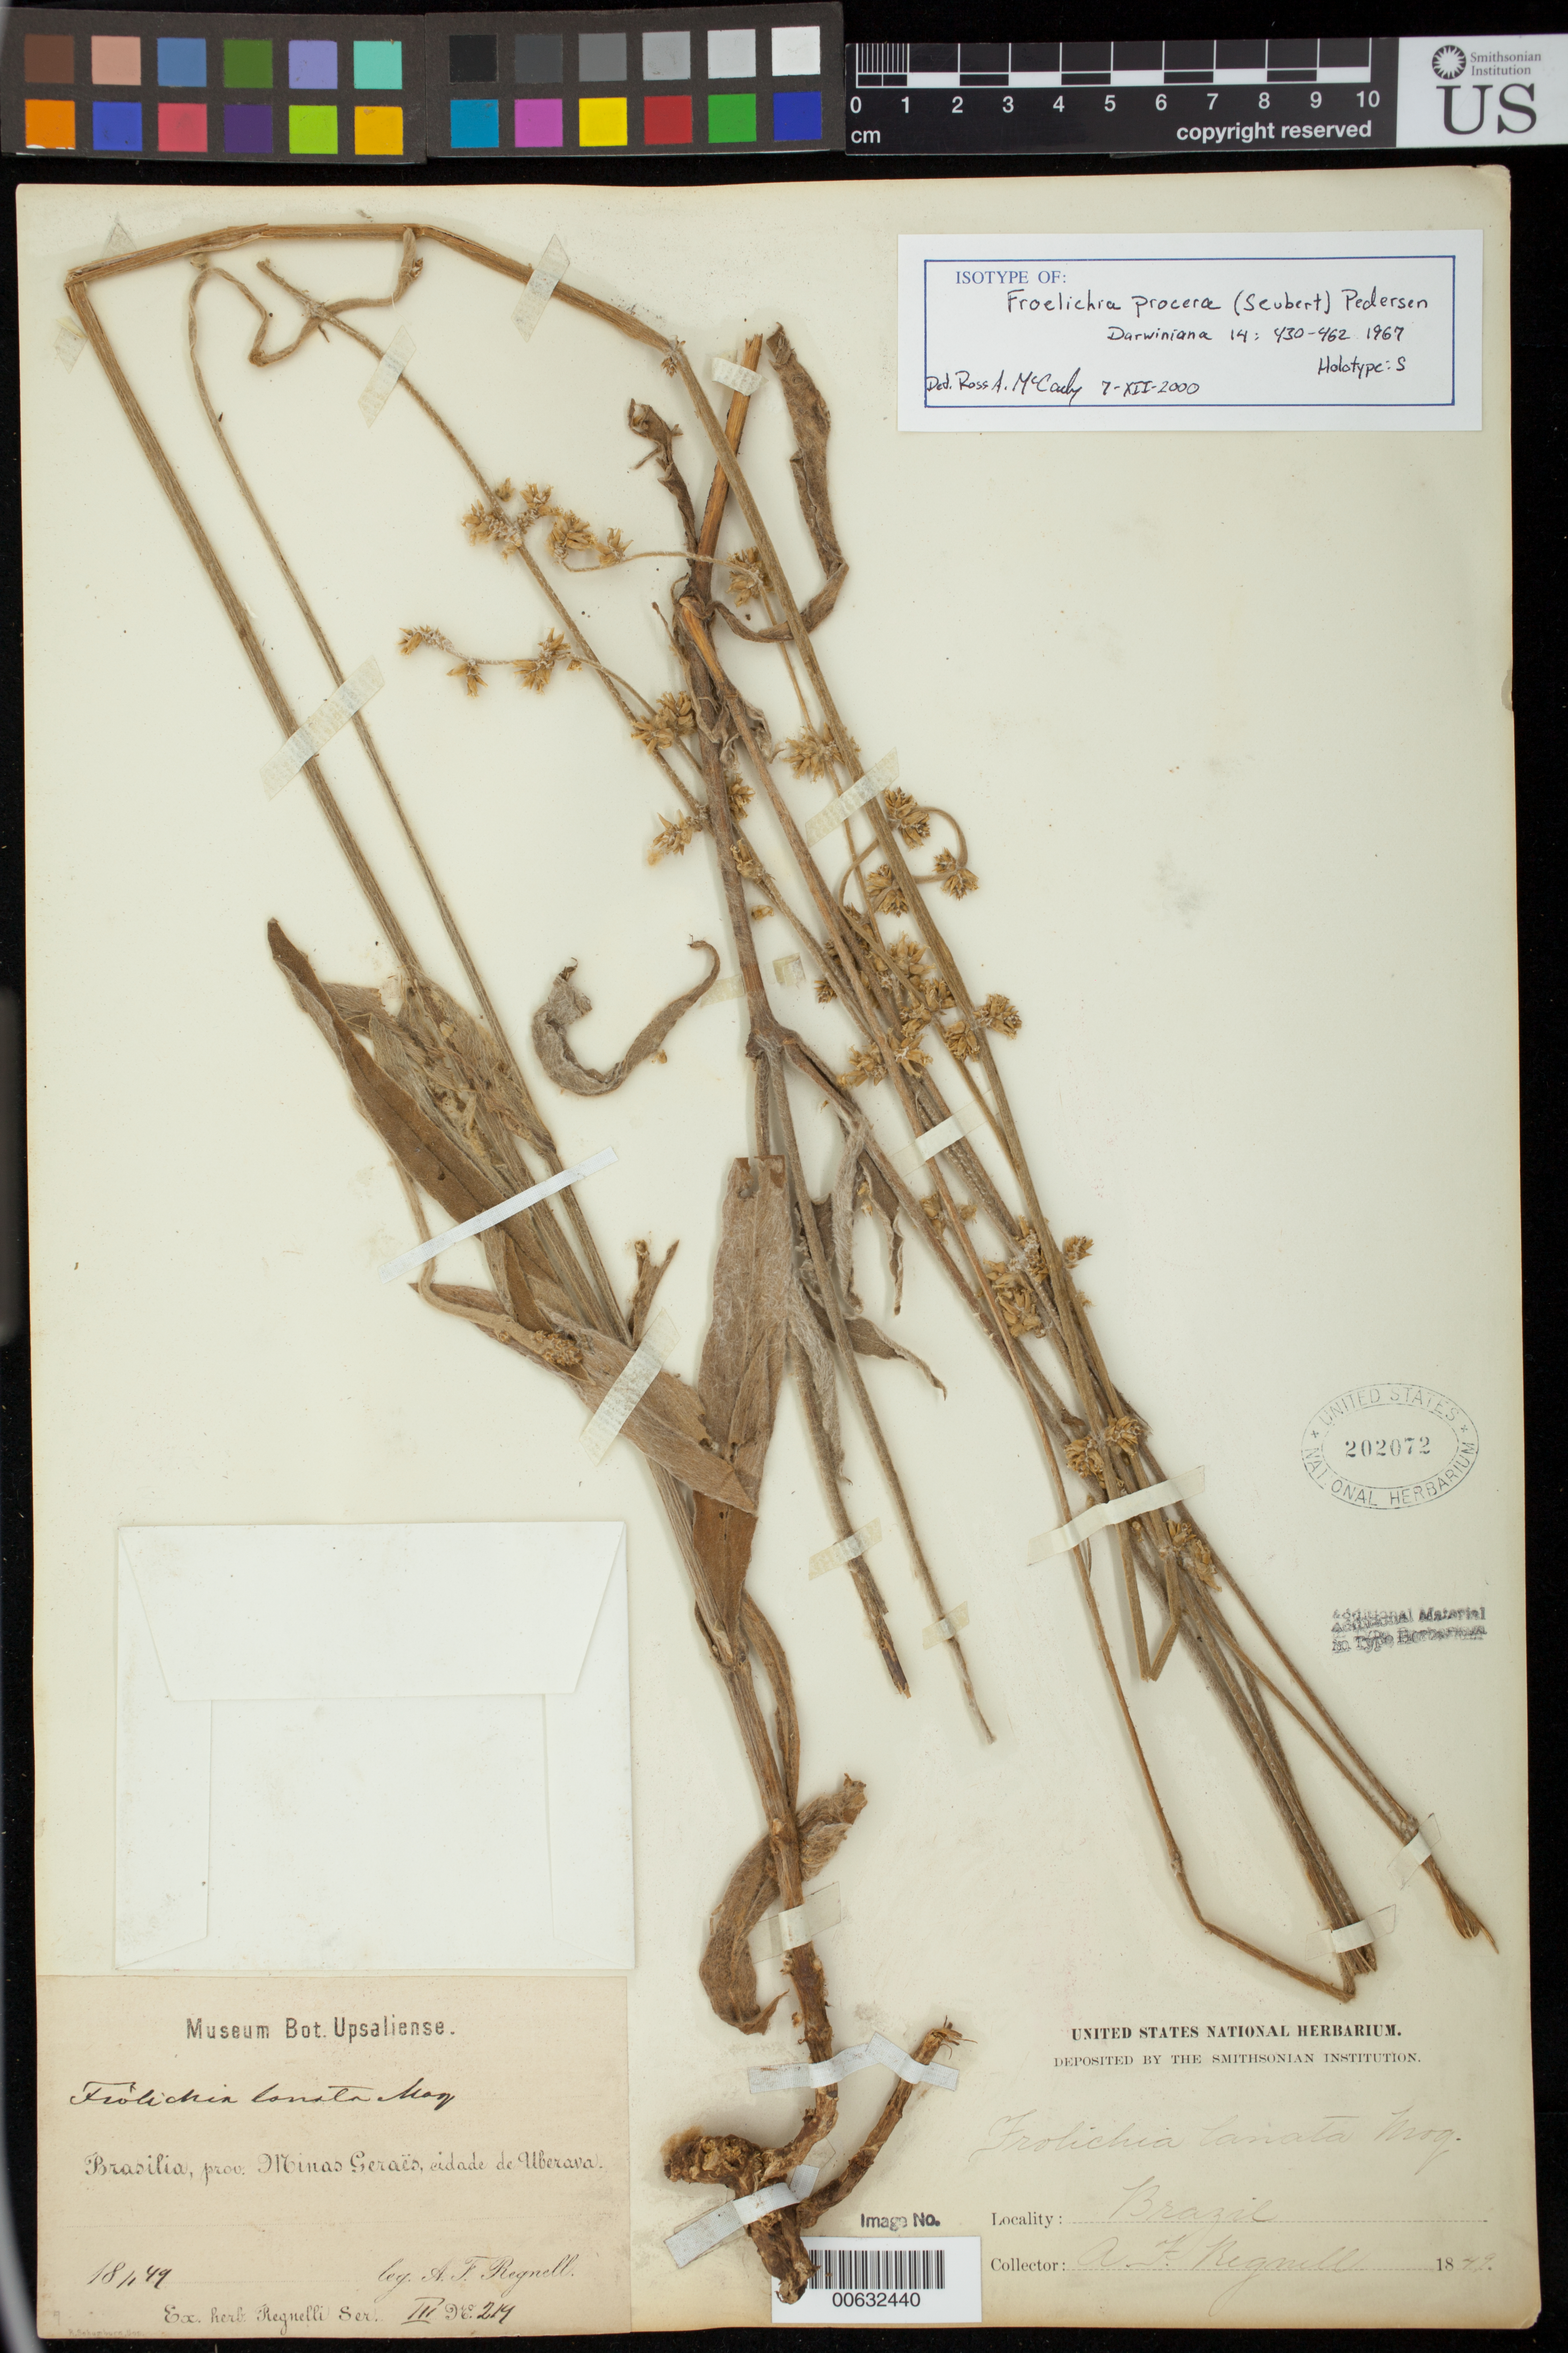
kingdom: Plantae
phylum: Tracheophyta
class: Magnoliopsida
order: Caryophyllales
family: Amaranthaceae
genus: Froelichia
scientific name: Froelichia lanata var. procera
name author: Seub. in Mart.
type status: Isosyntype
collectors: A. F. Regnell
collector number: III 219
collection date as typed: Jan 1849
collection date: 1849-01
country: Brazil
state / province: Minas Gerais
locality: Uberava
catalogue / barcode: US 202072